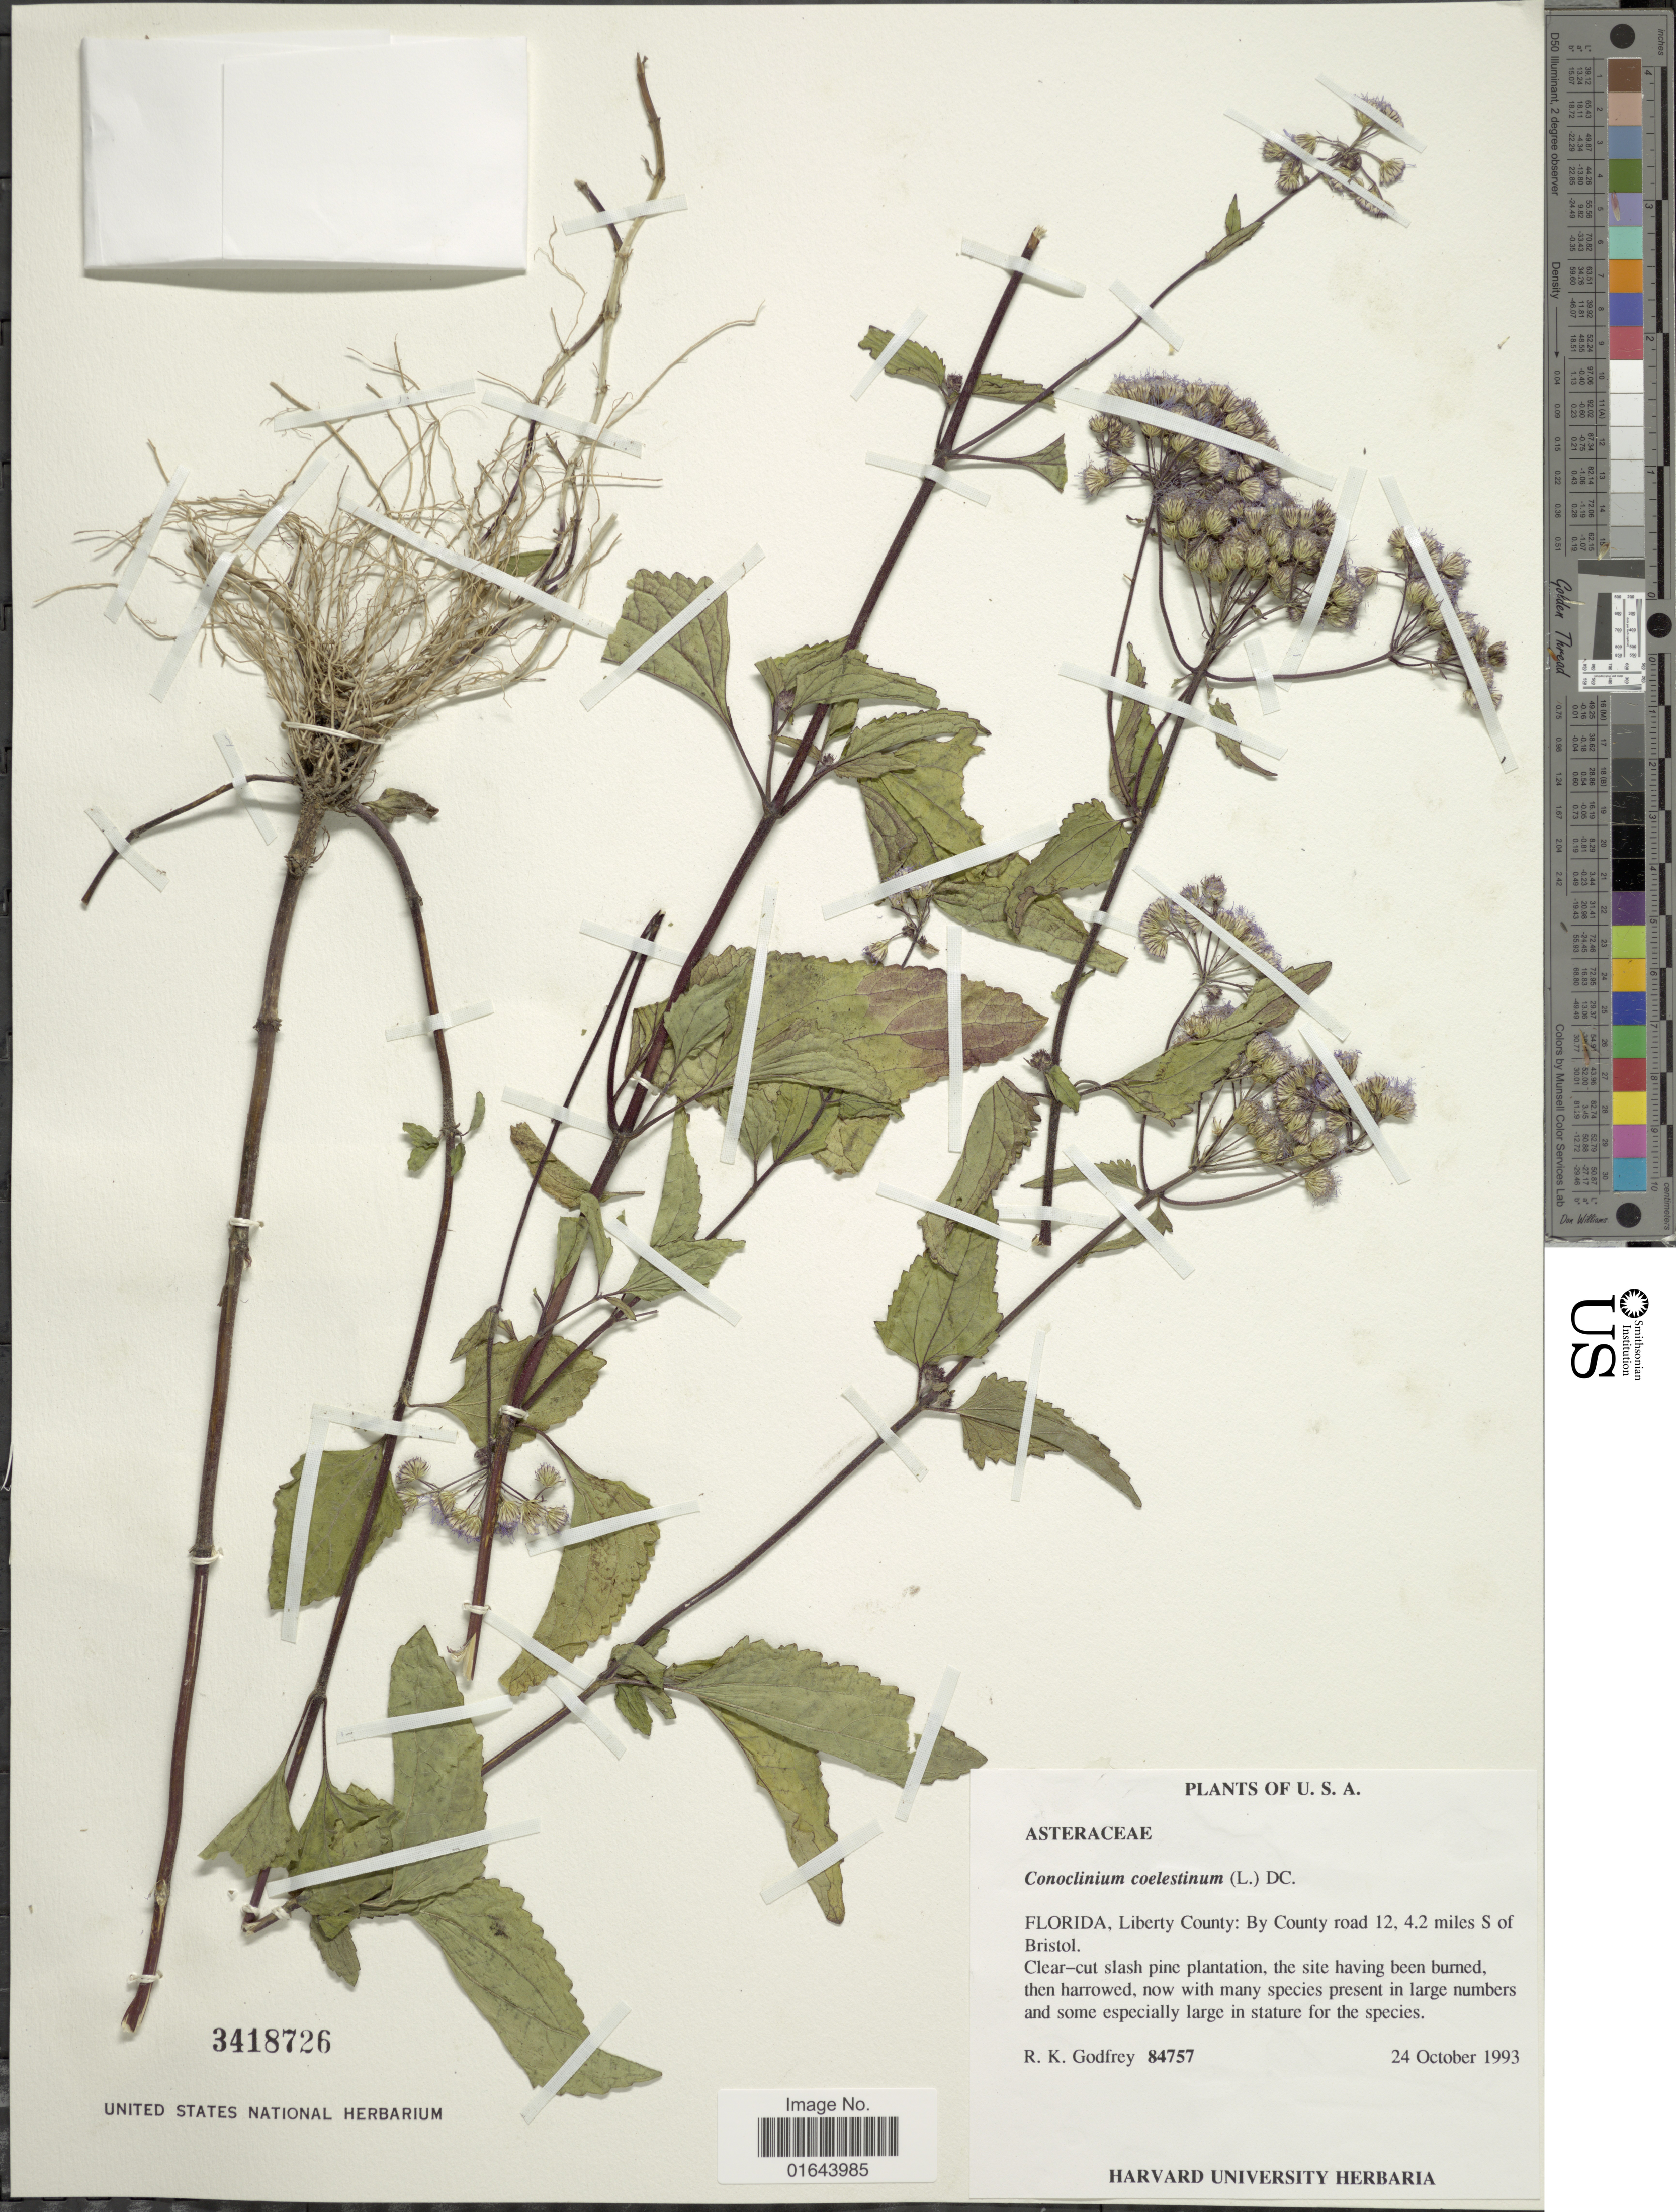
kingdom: Plantae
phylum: Tracheophyta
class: Magnoliopsida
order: Asterales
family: Asteraceae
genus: Conoclinium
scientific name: Conoclinium coelestinum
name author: (L.) DC.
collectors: R. K. Godfrey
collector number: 84757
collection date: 1993-10-24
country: United States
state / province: Florida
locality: Florida, Liberty County: By County road 12, 4.2 miles S of Bristol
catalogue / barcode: US 3418726